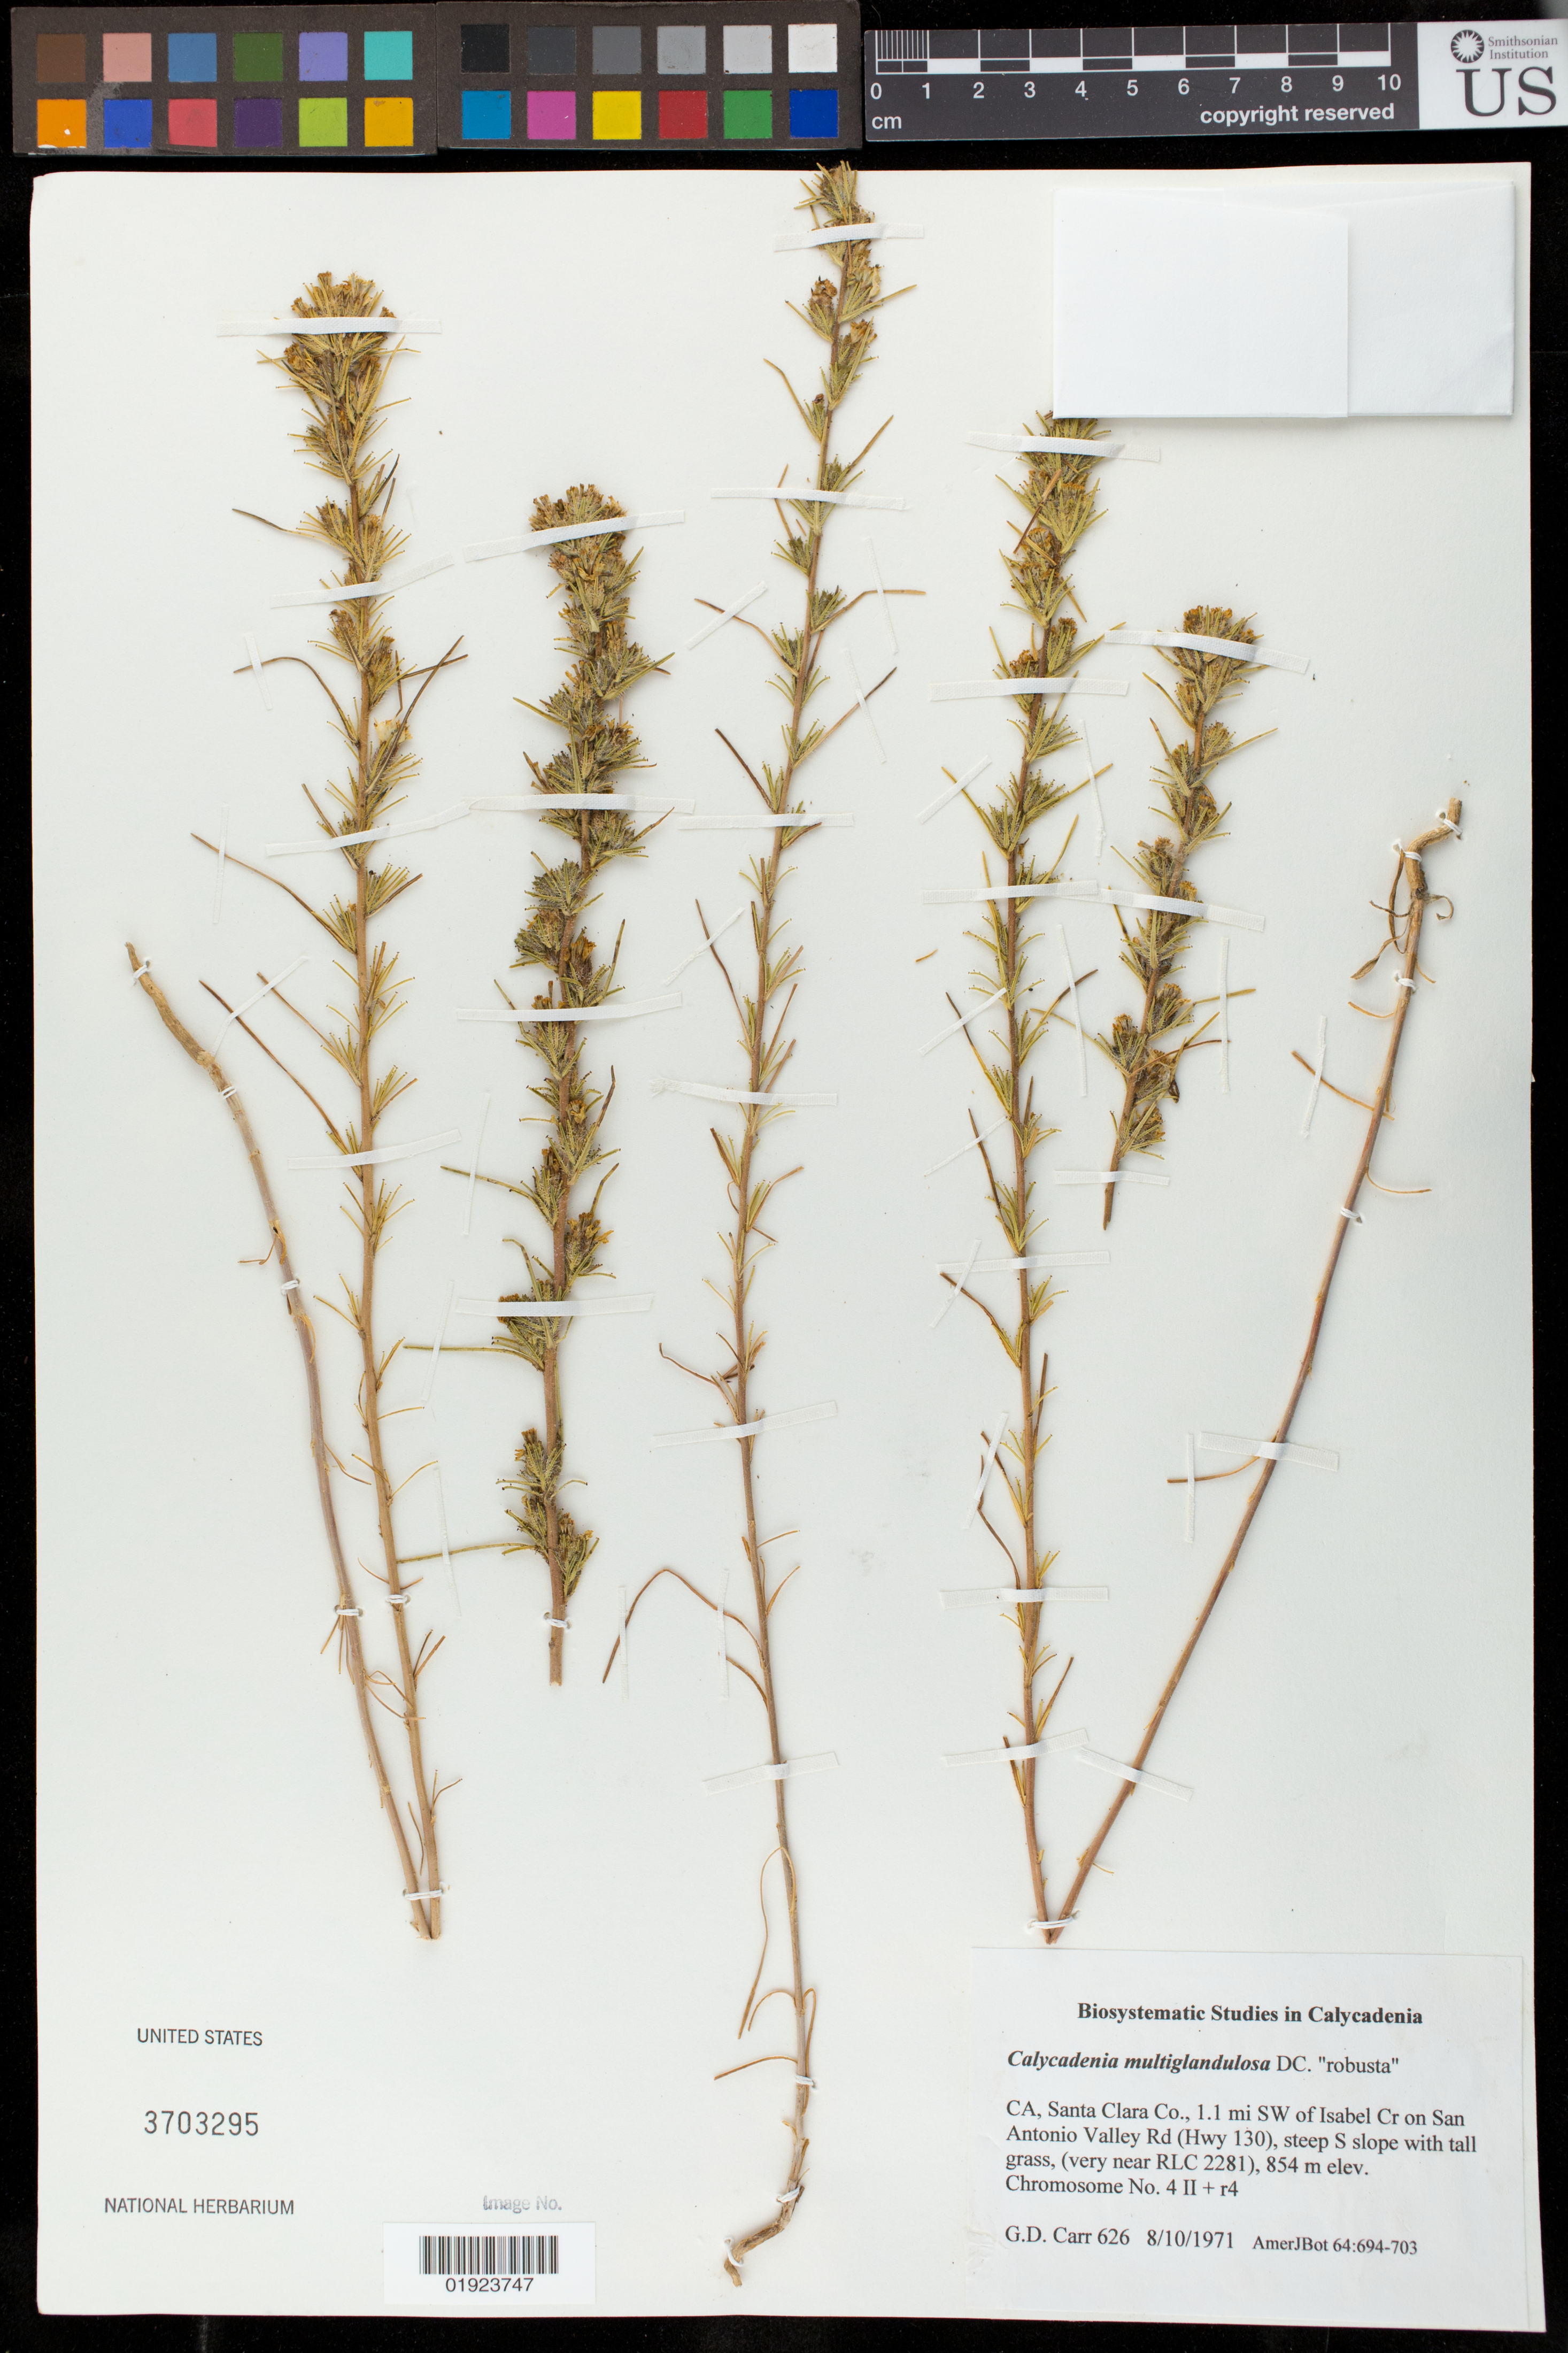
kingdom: Plantae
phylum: Tracheophyta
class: Magnoliopsida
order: Asterales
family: Asteraceae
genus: Calycadenia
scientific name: Calycadenia multiglandulosa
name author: DC.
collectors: G. Carr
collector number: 626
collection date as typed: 8/10/1971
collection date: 1971-08-10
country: United States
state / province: California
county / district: Santa Clara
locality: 1.1 mi SW of Isabel Cr on San Antonio Valley Rd (Hwy 130), S slope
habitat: steep slope with tall grass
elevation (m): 854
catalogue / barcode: US 3703295